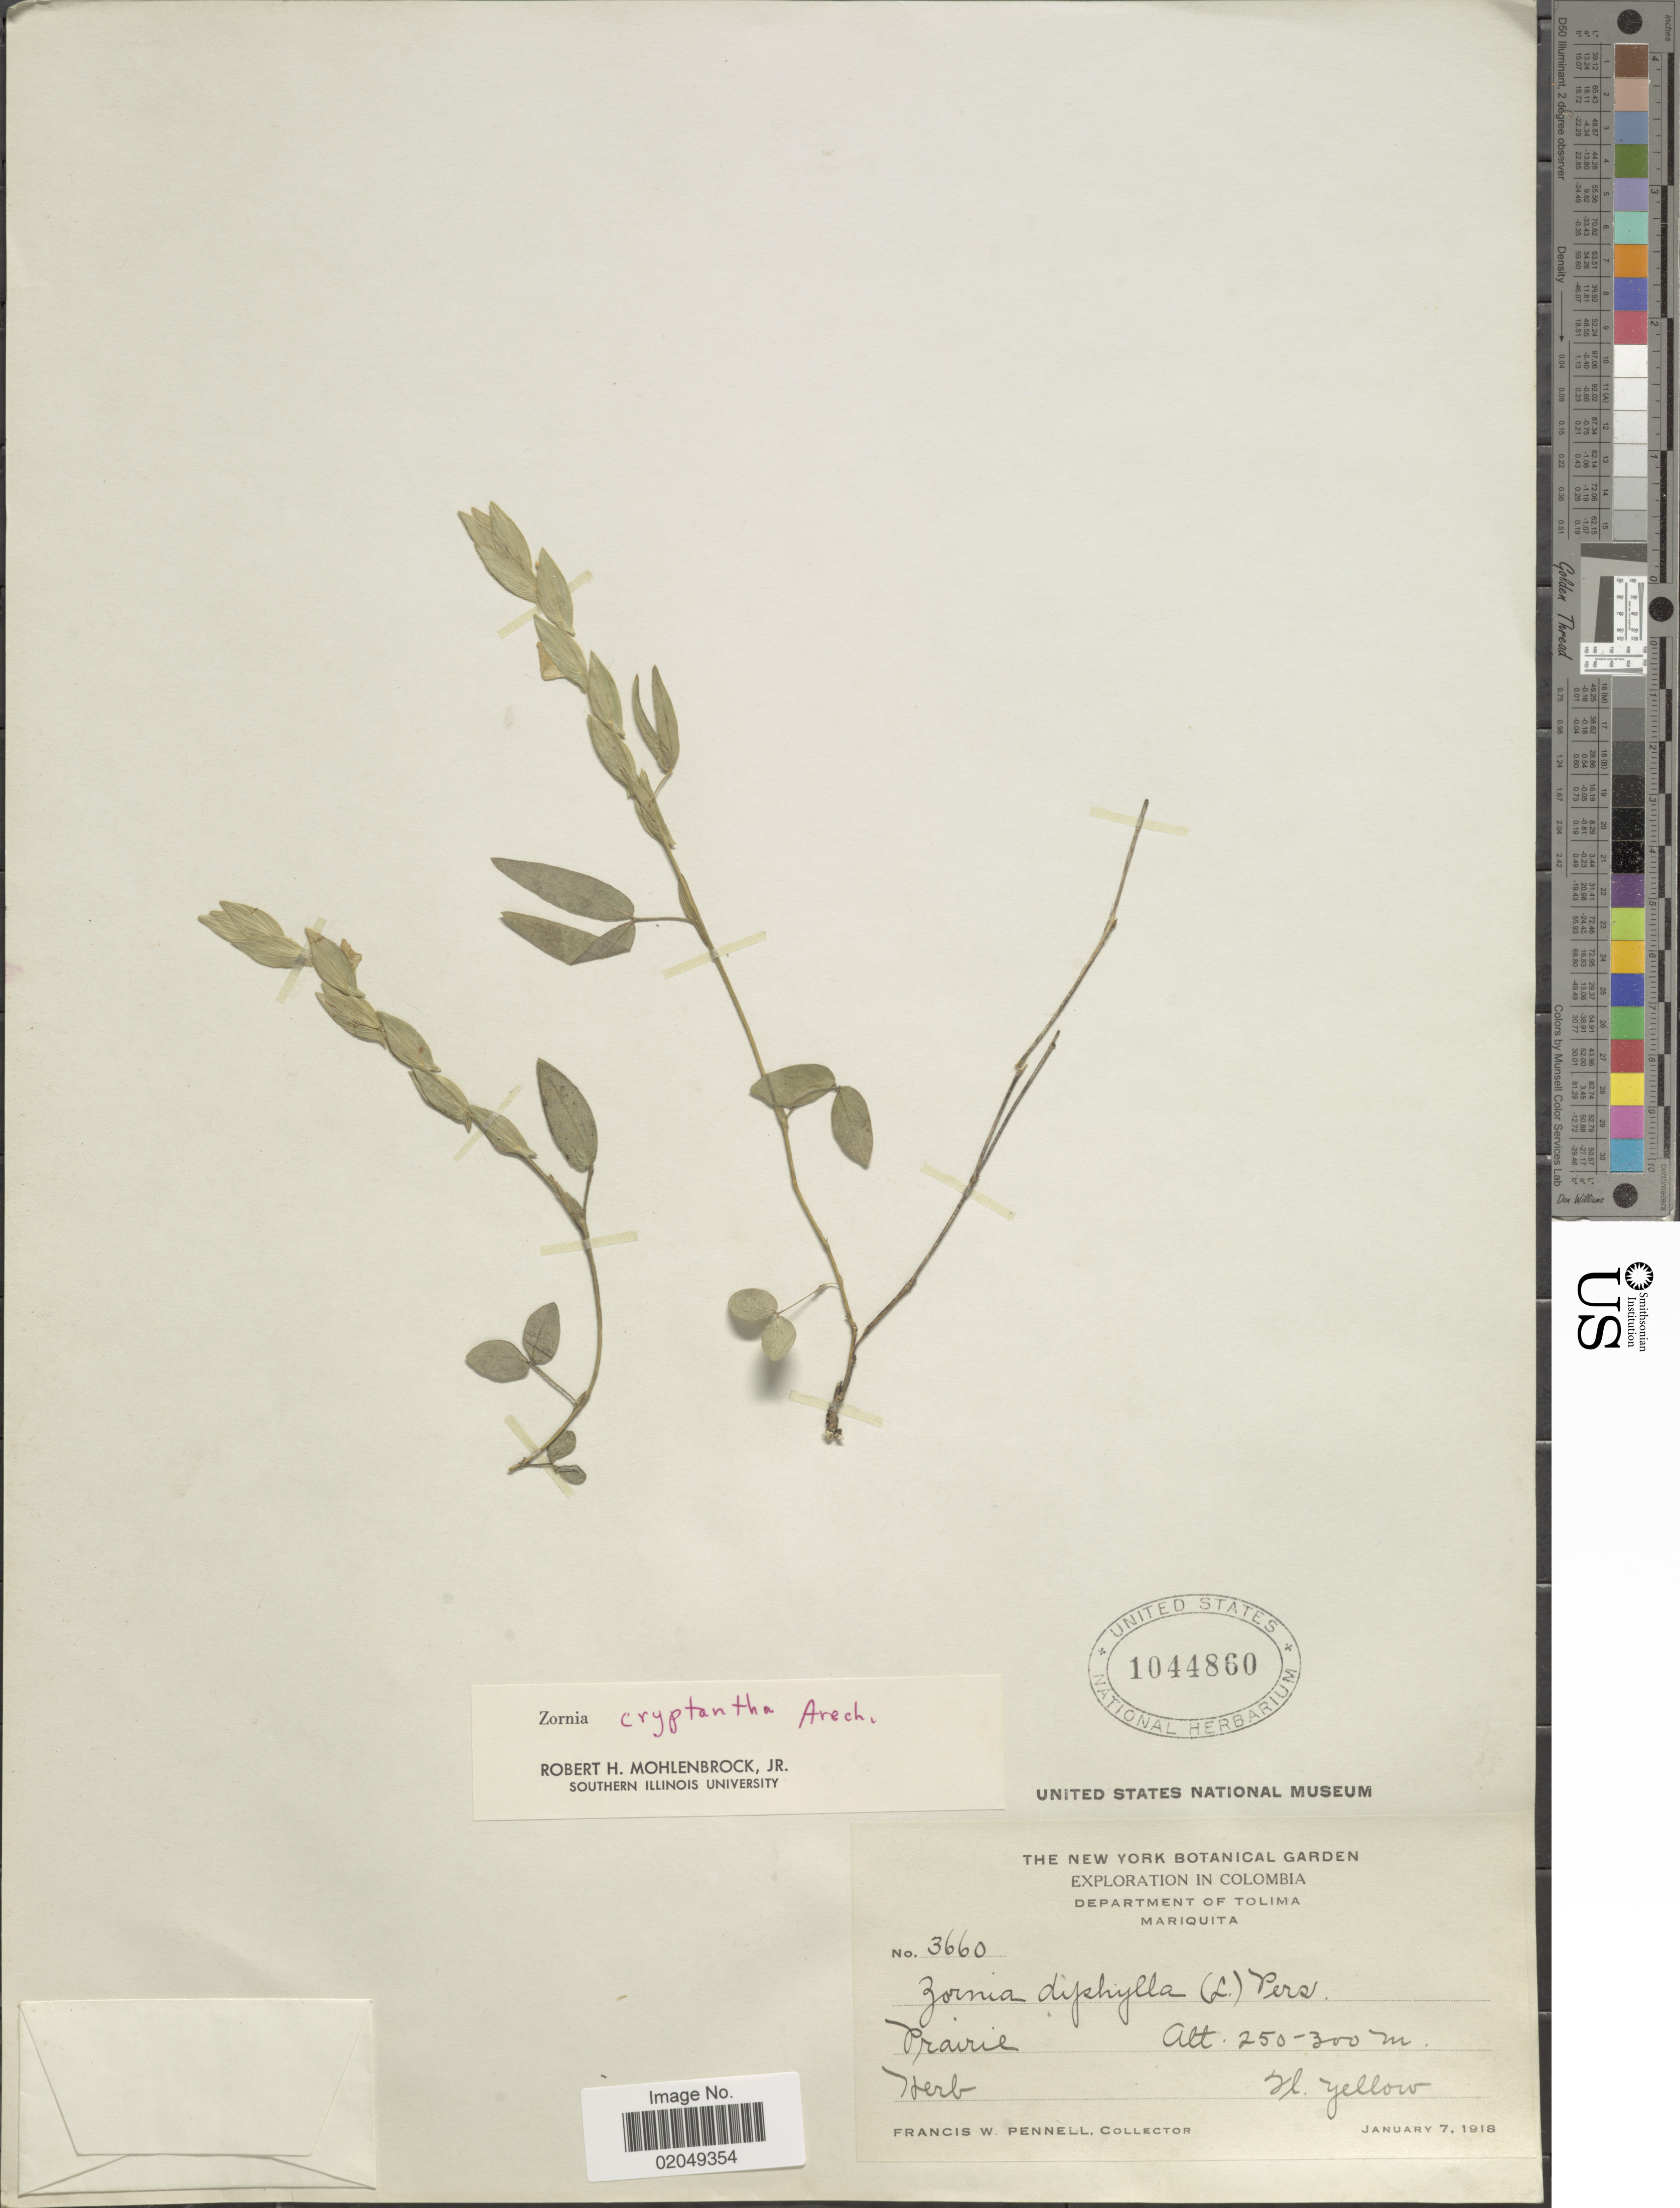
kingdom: Plantae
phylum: Tracheophyta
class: Magnoliopsida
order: Fabales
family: Fabaceae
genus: Zornia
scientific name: Zornia cryptantha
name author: Arechav.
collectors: F. W. Pennell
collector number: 3660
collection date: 1918-01-07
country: Colombia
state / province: Tolima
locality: Mariquita, Prairie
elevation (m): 250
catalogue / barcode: US 1044860